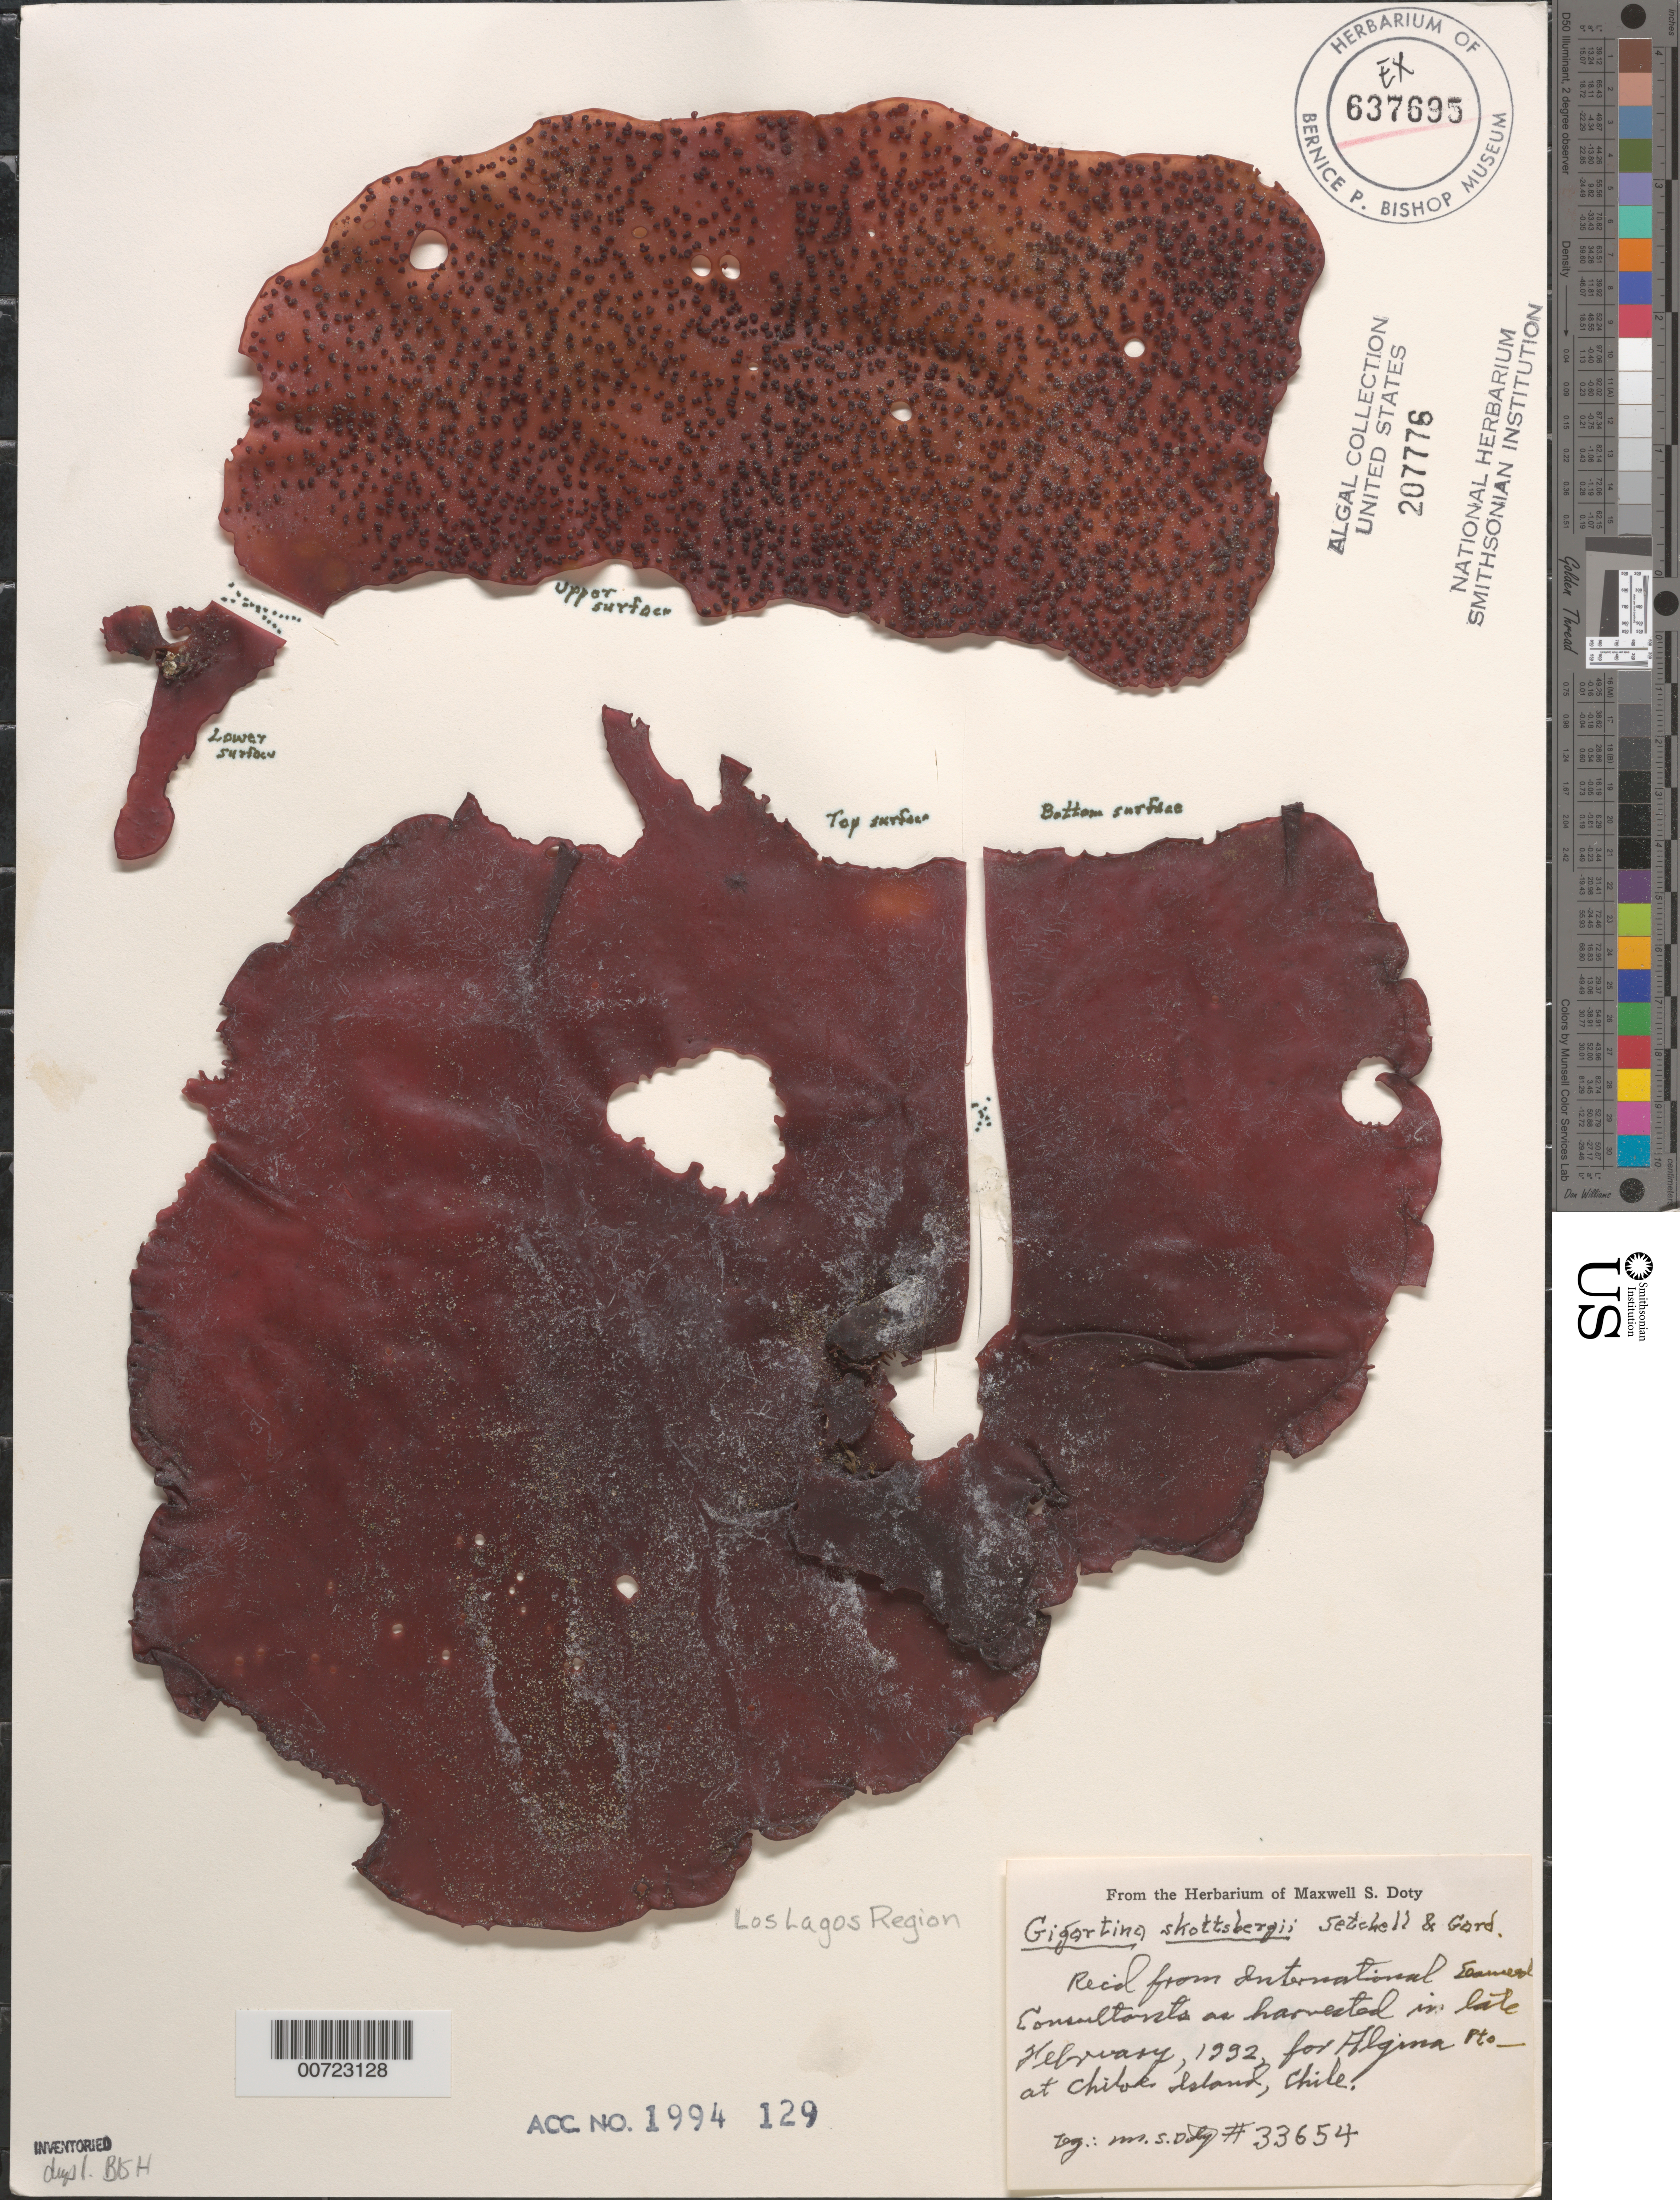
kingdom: Plantae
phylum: Rhodophyta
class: Florideophyceae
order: Gigartinales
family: Gigartinaceae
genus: Sarcopeltis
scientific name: Sarcopeltis skottsbergii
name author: (Setchell & N.L. Gardner) Hommersand et al.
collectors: M. S. Doty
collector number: MSD 33654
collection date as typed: Feb 1992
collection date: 1992-02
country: Chile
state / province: Los Lagos (X)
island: Isla Chiloé (Chiloe Island)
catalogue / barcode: US 207776